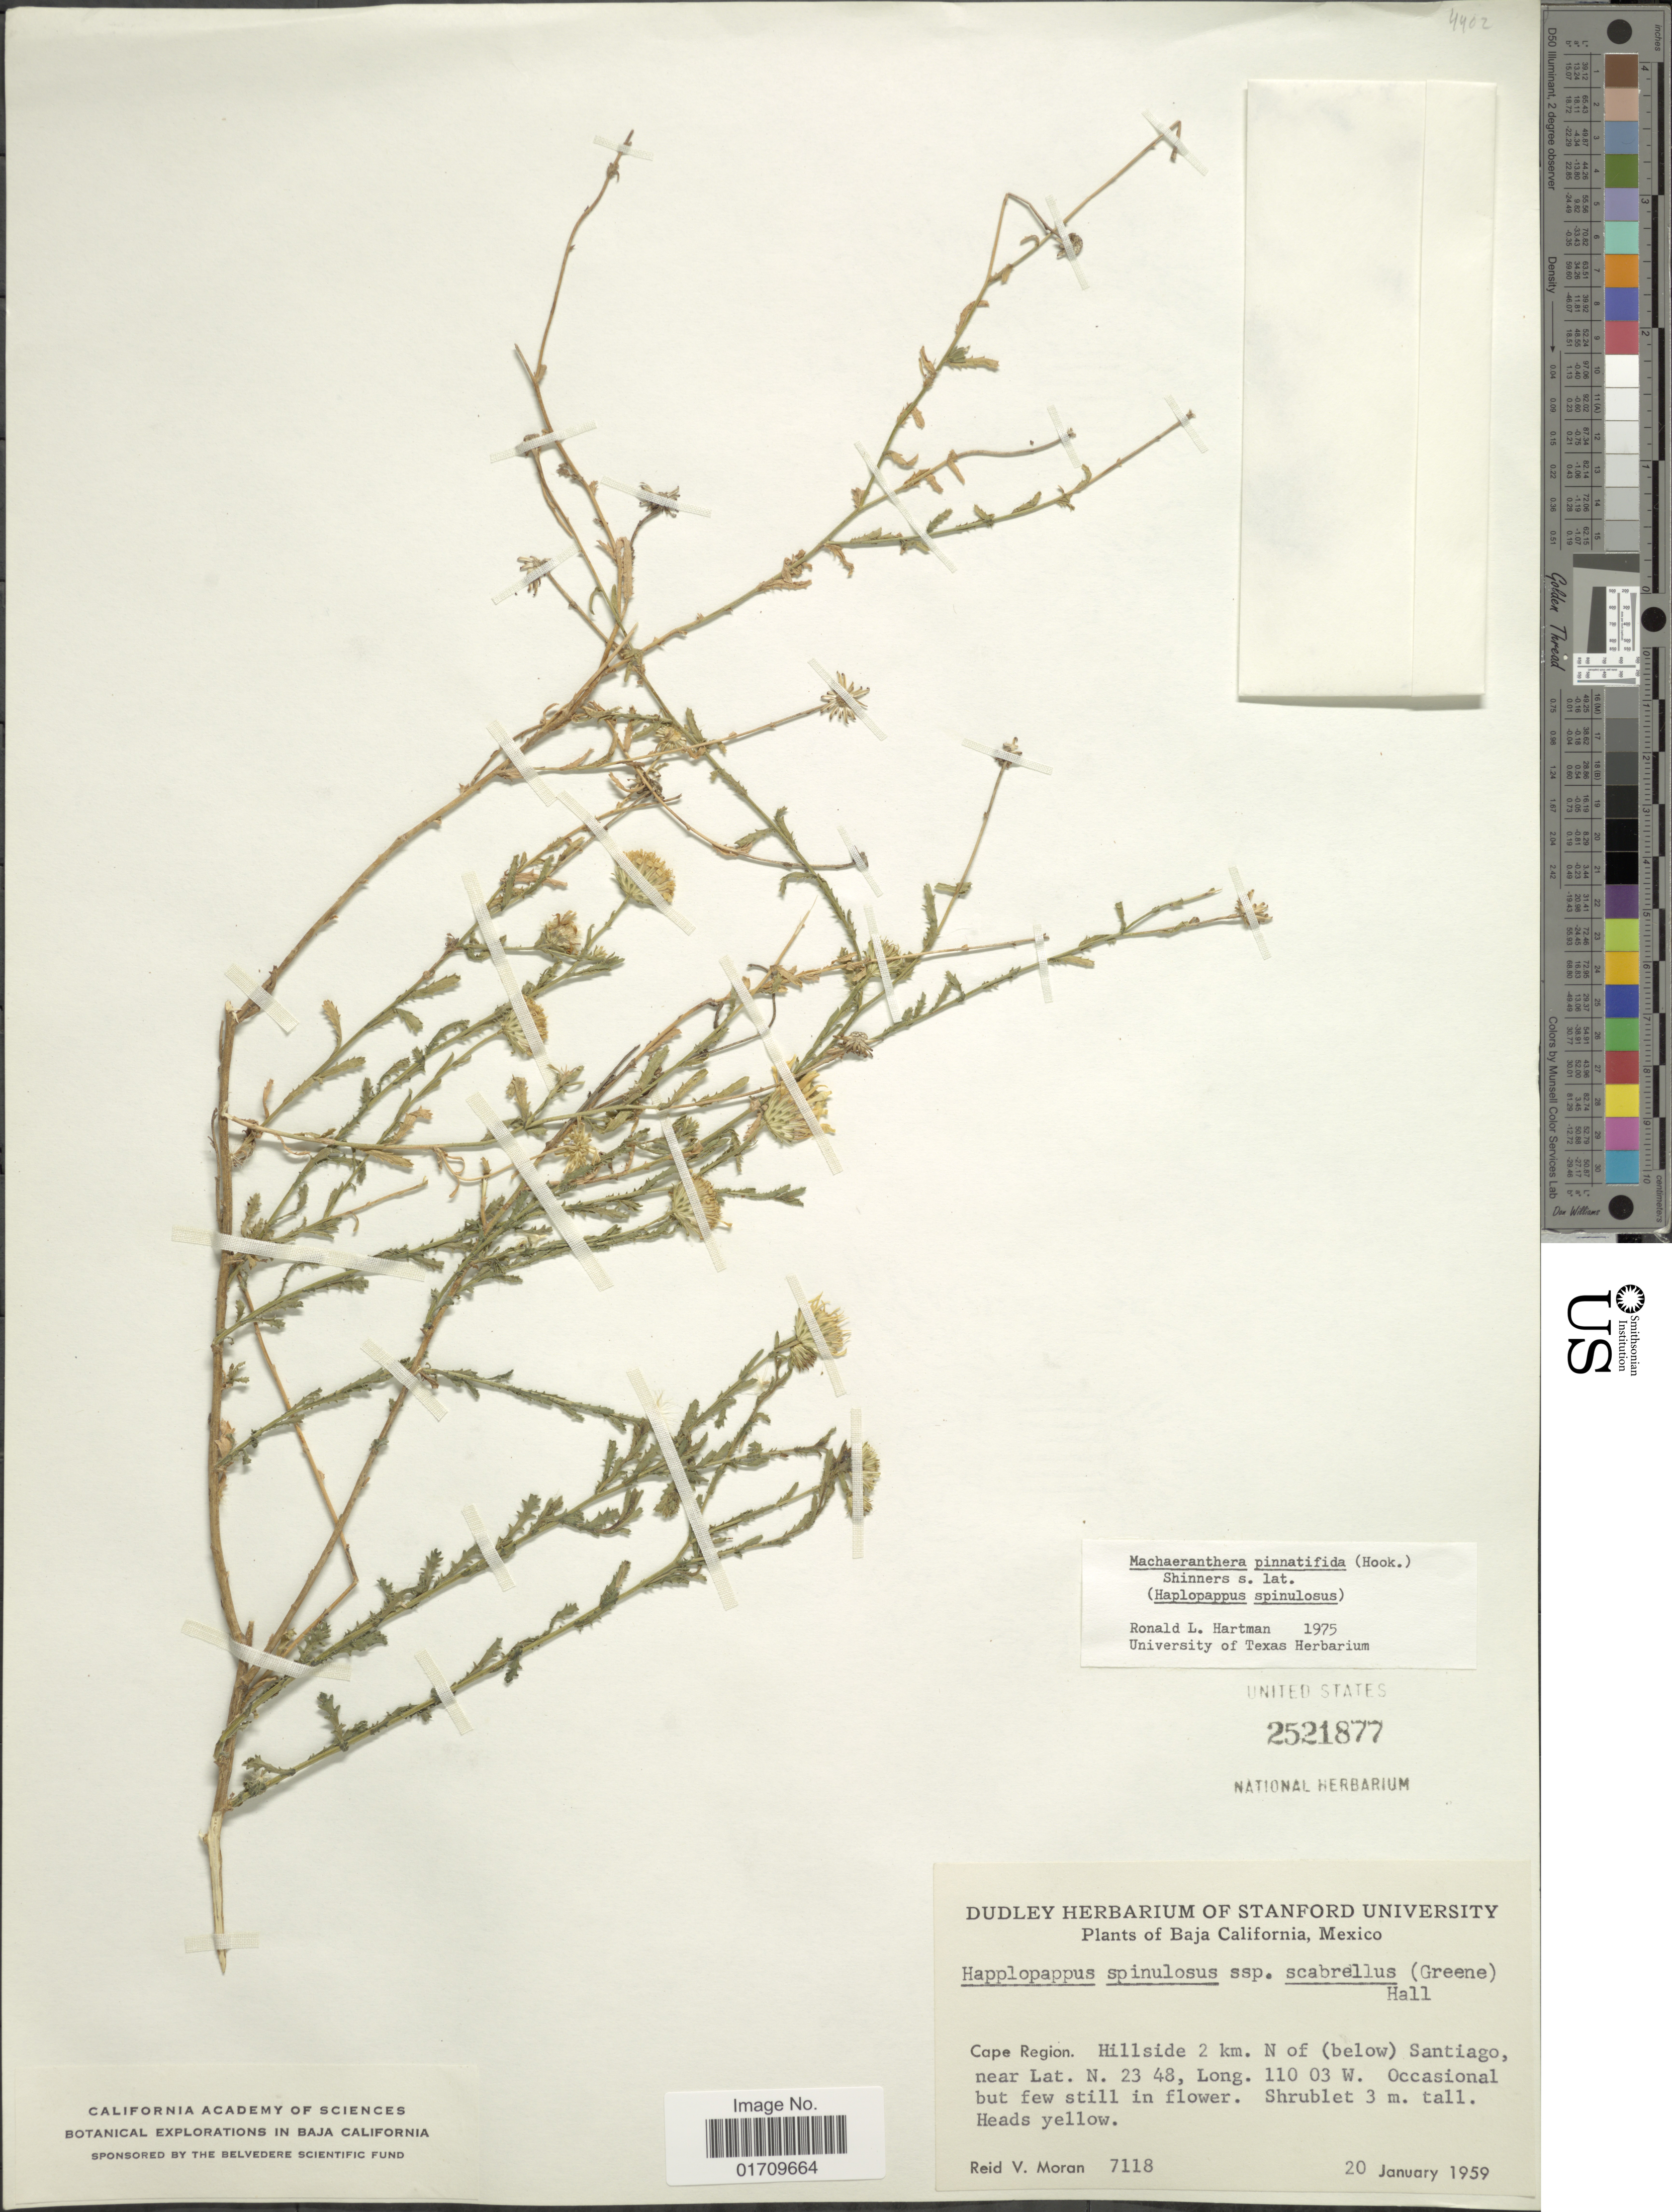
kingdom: Plantae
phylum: Tracheophyta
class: Magnoliopsida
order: Asterales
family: Asteraceae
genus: Machaeranthera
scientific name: Machaeranthera pinnatifida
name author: (Hook.) Shinners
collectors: R. V. Moran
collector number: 7118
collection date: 1959-01-20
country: Mexico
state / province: Baja California Sur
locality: Cape Region, hillside 2 km N of (below) Santiago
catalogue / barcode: US 2521877